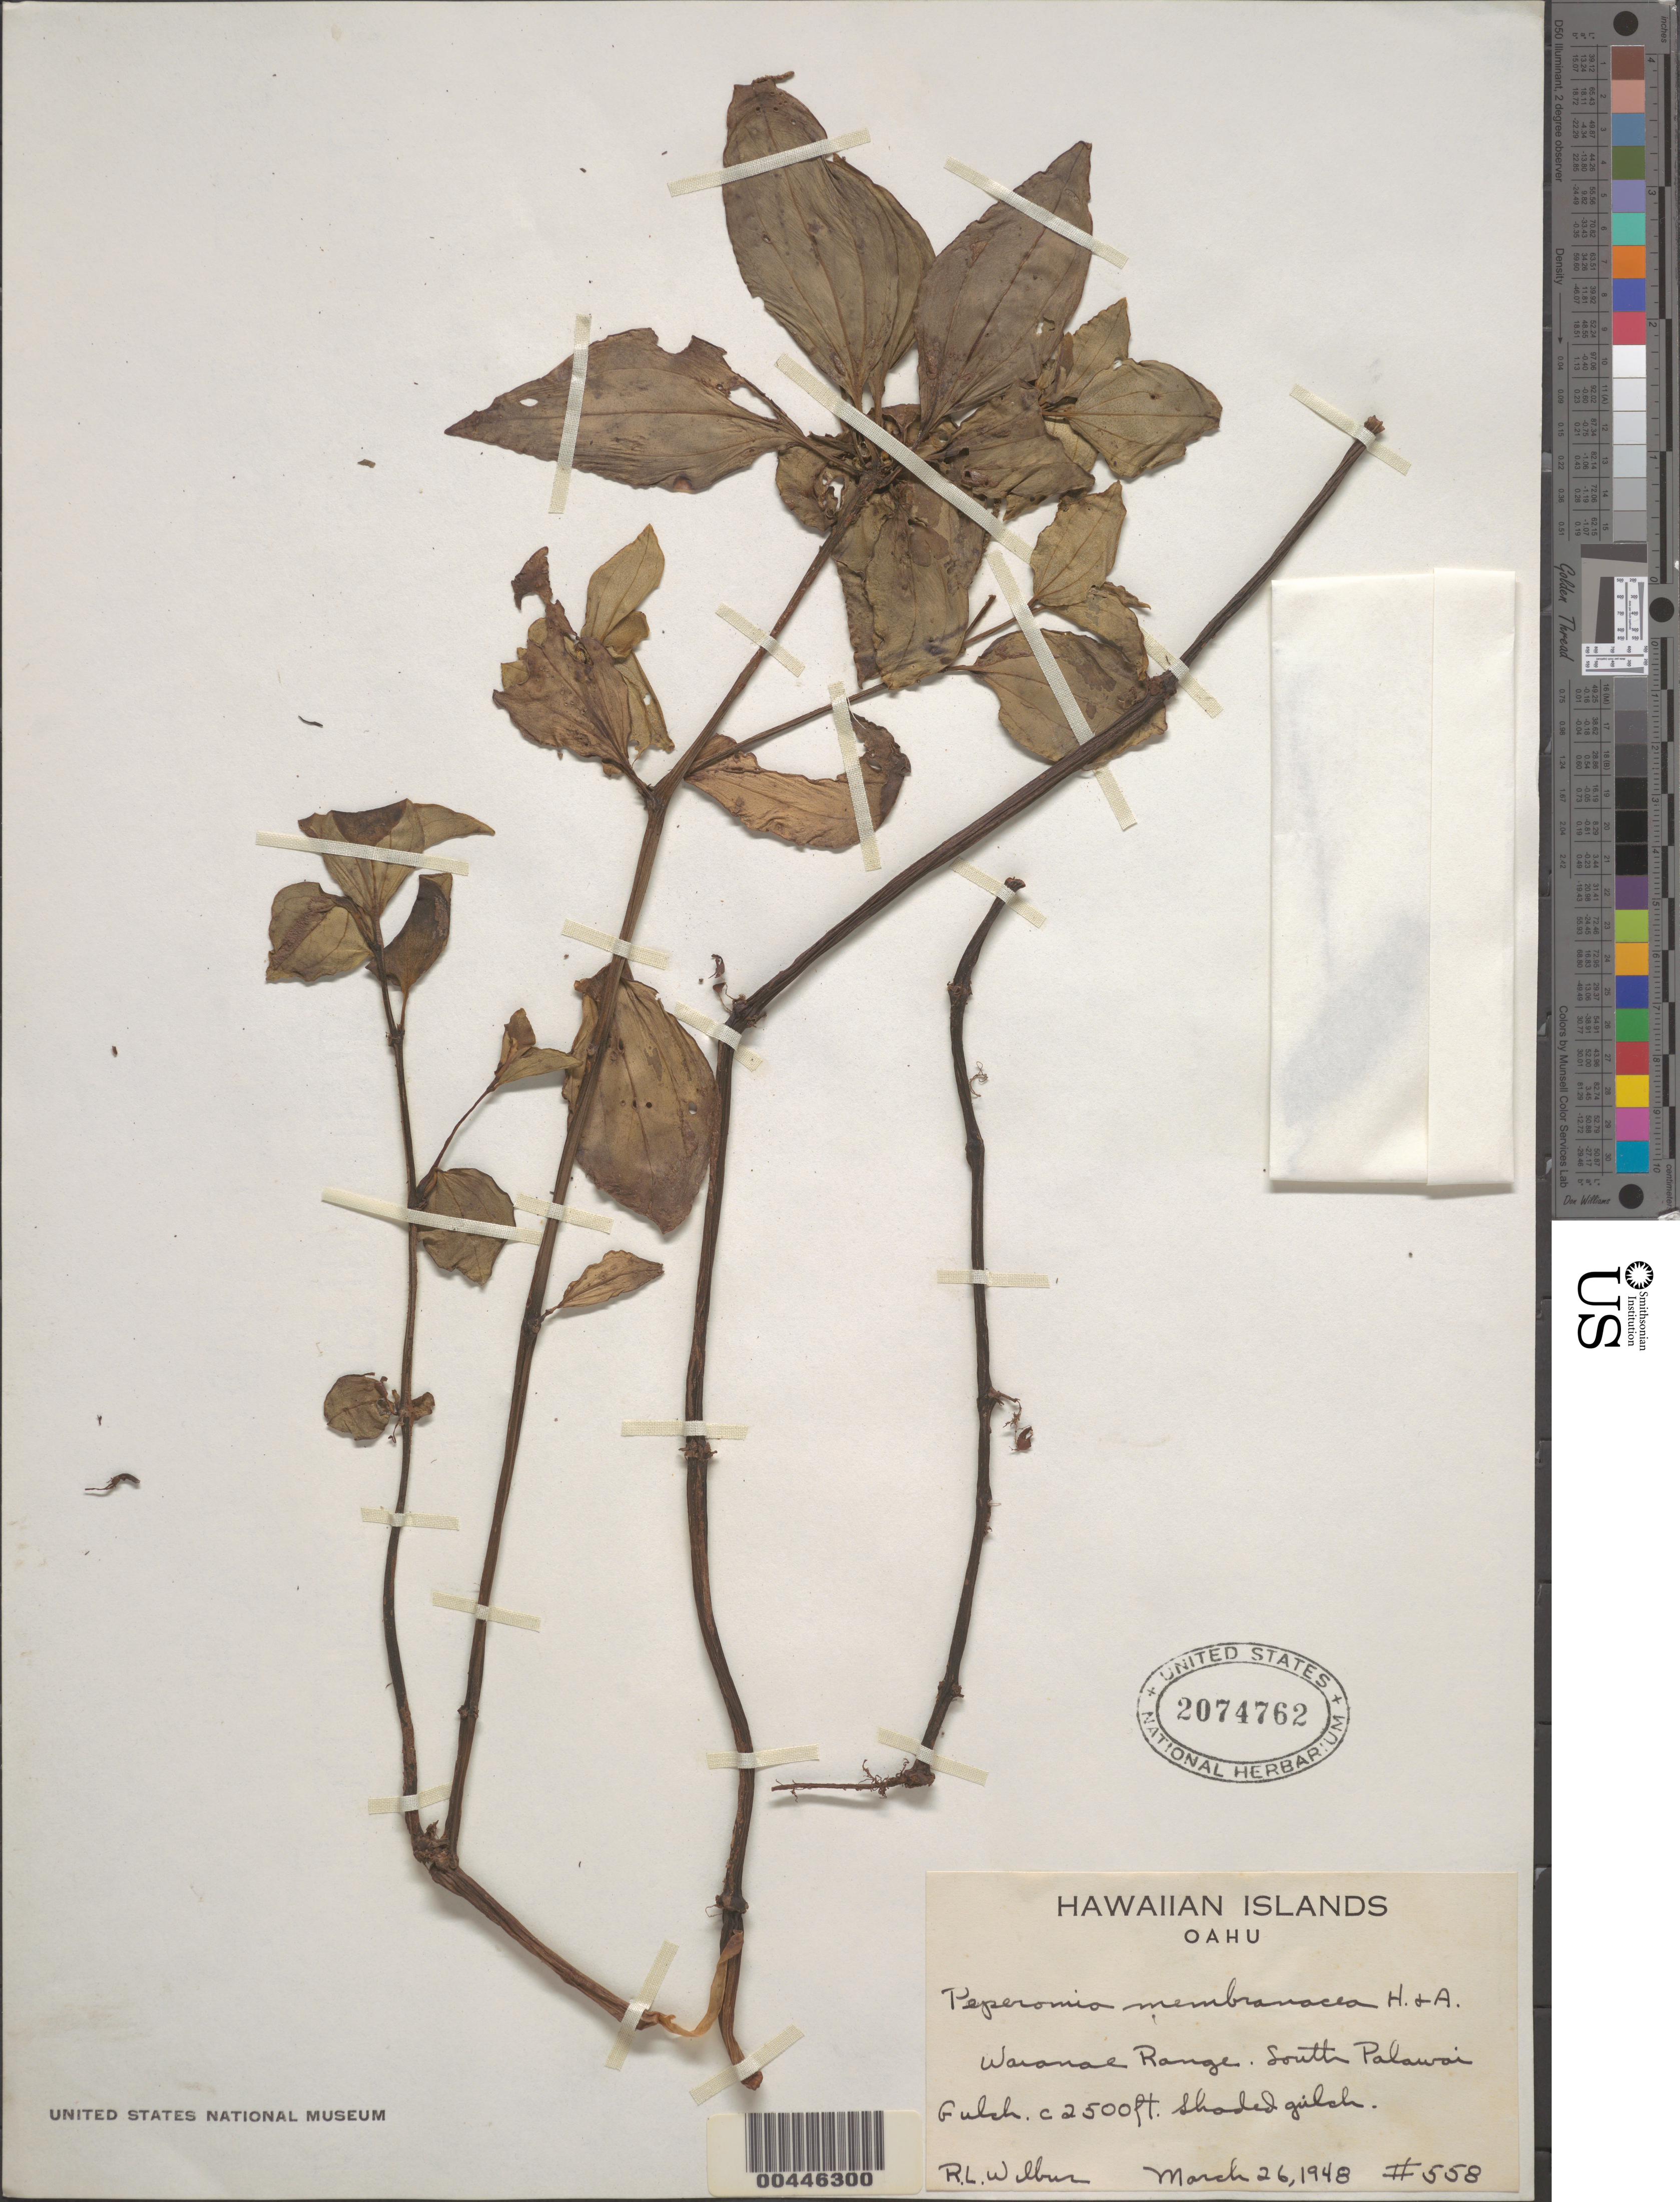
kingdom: Plantae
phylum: Tracheophyta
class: Magnoliopsida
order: Piperales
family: Piperaceae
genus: Peperomia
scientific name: Peperomia membranacea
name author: Hook. & Arn.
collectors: R. L. Wilbur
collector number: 558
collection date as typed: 26 Mar 1948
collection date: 1948-03-26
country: United States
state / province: Hawaii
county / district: Honolulu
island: Oahu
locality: Waianae Range, S Palawai Gulch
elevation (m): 762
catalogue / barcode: US 2074762